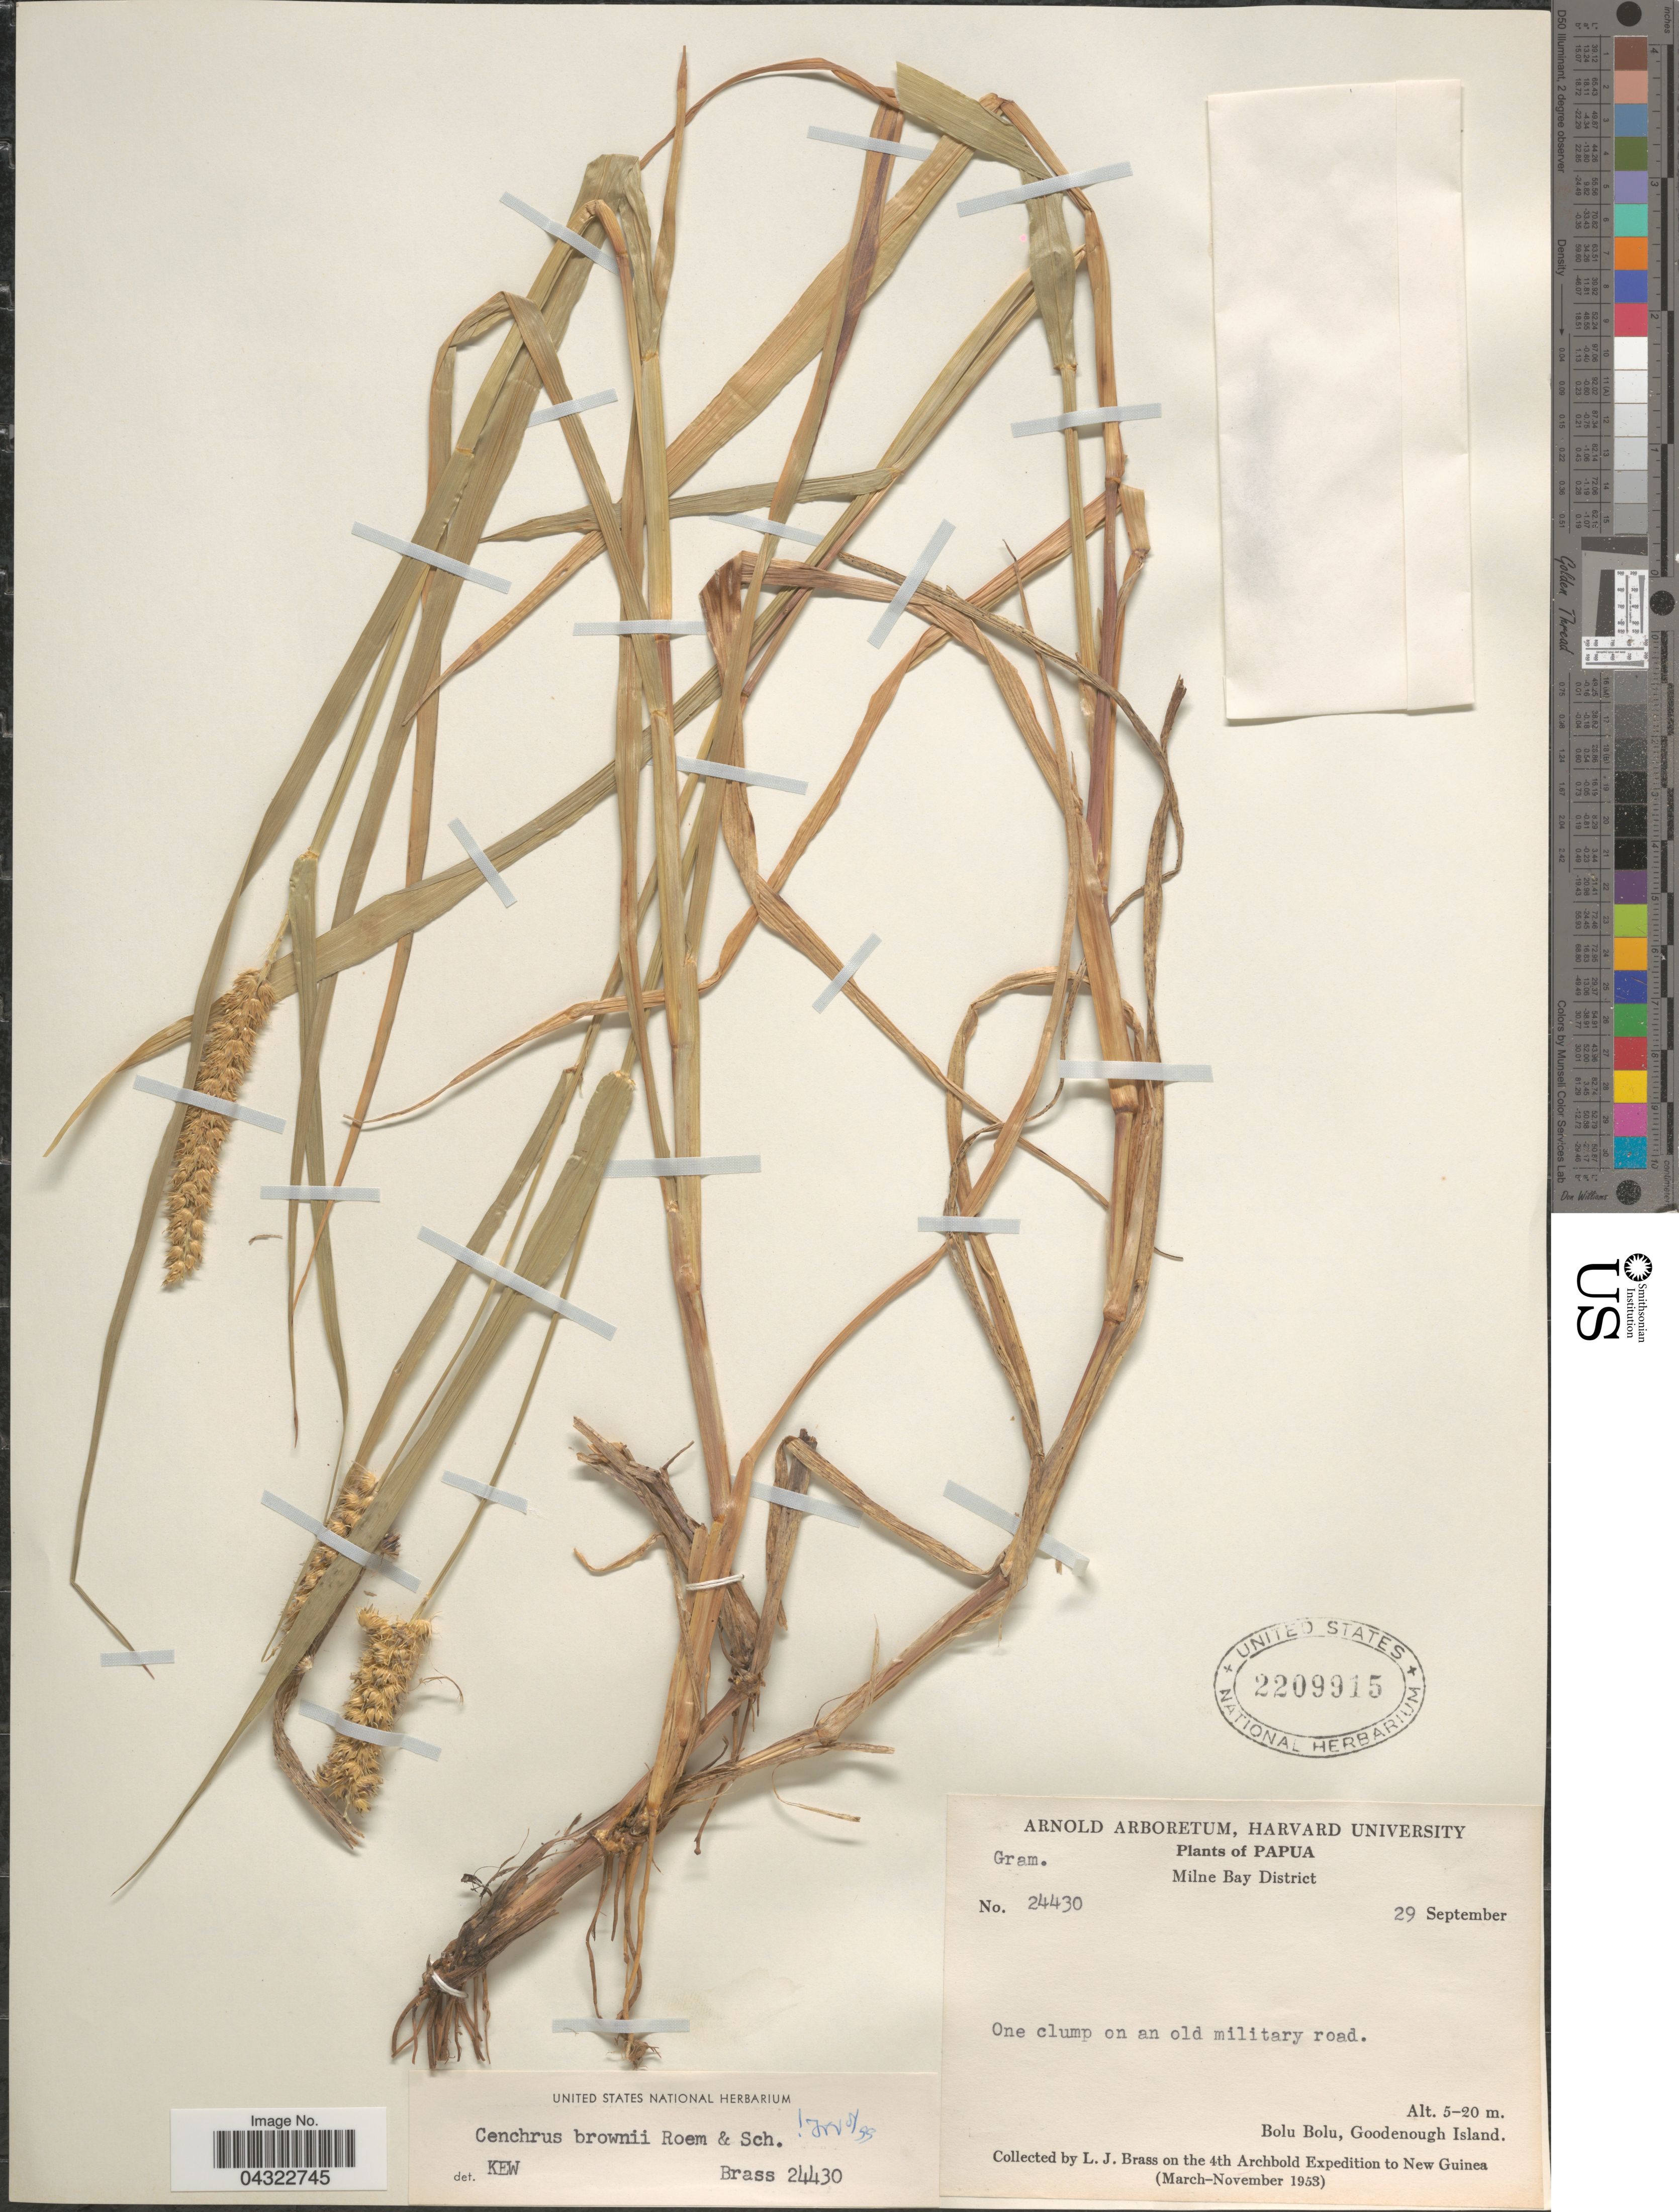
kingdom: Plantae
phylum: Tracheophyta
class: Liliopsida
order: Poales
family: Poaceae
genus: Cenchrus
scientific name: Cenchrus brownii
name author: Roem. & Schult.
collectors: L. J. Brass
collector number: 24430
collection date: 1953-09-29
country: Papua New Guinea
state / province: Milne Bay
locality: Papua. Milne Bay District. Bolu Bolu, Goodenough Island. On the 4th Archbold Expedition to New Guinea (March-November 1953).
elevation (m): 5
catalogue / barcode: US 2209915